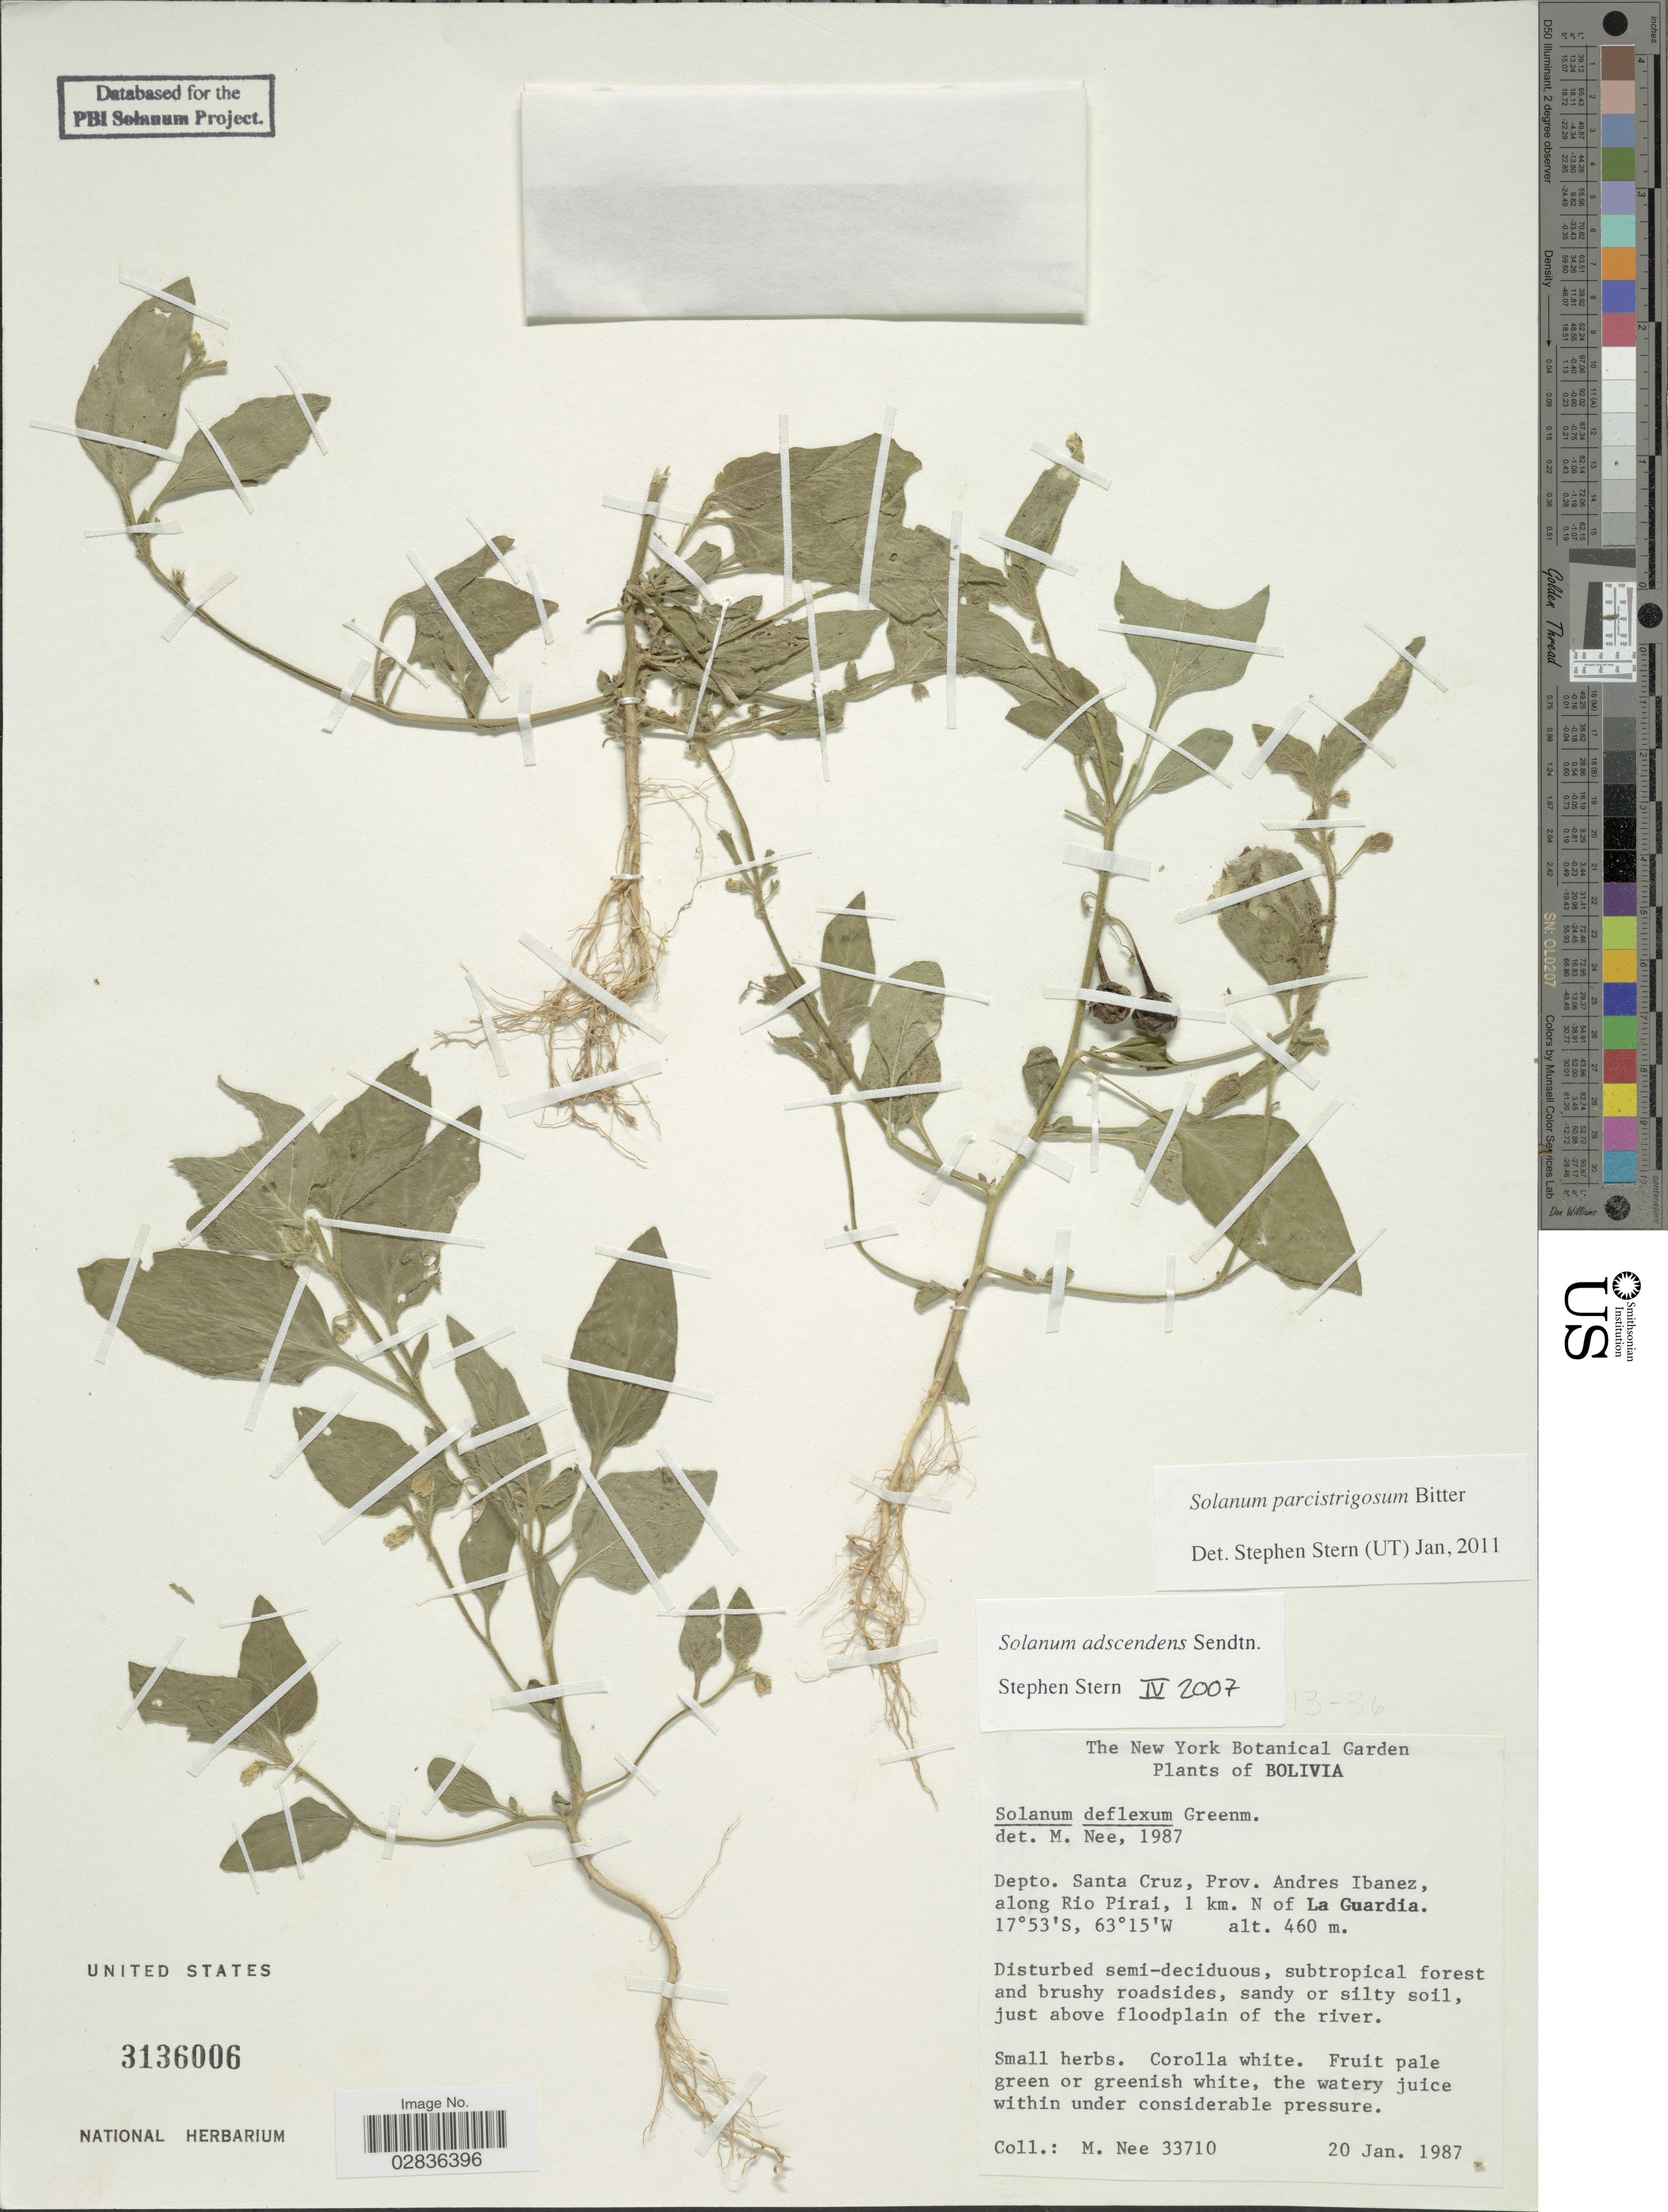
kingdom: Plantae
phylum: Tracheophyta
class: Magnoliopsida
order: Solanales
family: Solanaceae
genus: Solanum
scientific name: Solanum parcistrigosum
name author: Bitter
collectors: M. Nee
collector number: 33710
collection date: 1987-01-20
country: Bolivia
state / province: Santa Cruz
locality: Depto. Santa Cruz, Prov. Andres Ibanez, along Rio Pirai, 1 km. N of La Guardia.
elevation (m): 460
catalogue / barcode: US 3136006